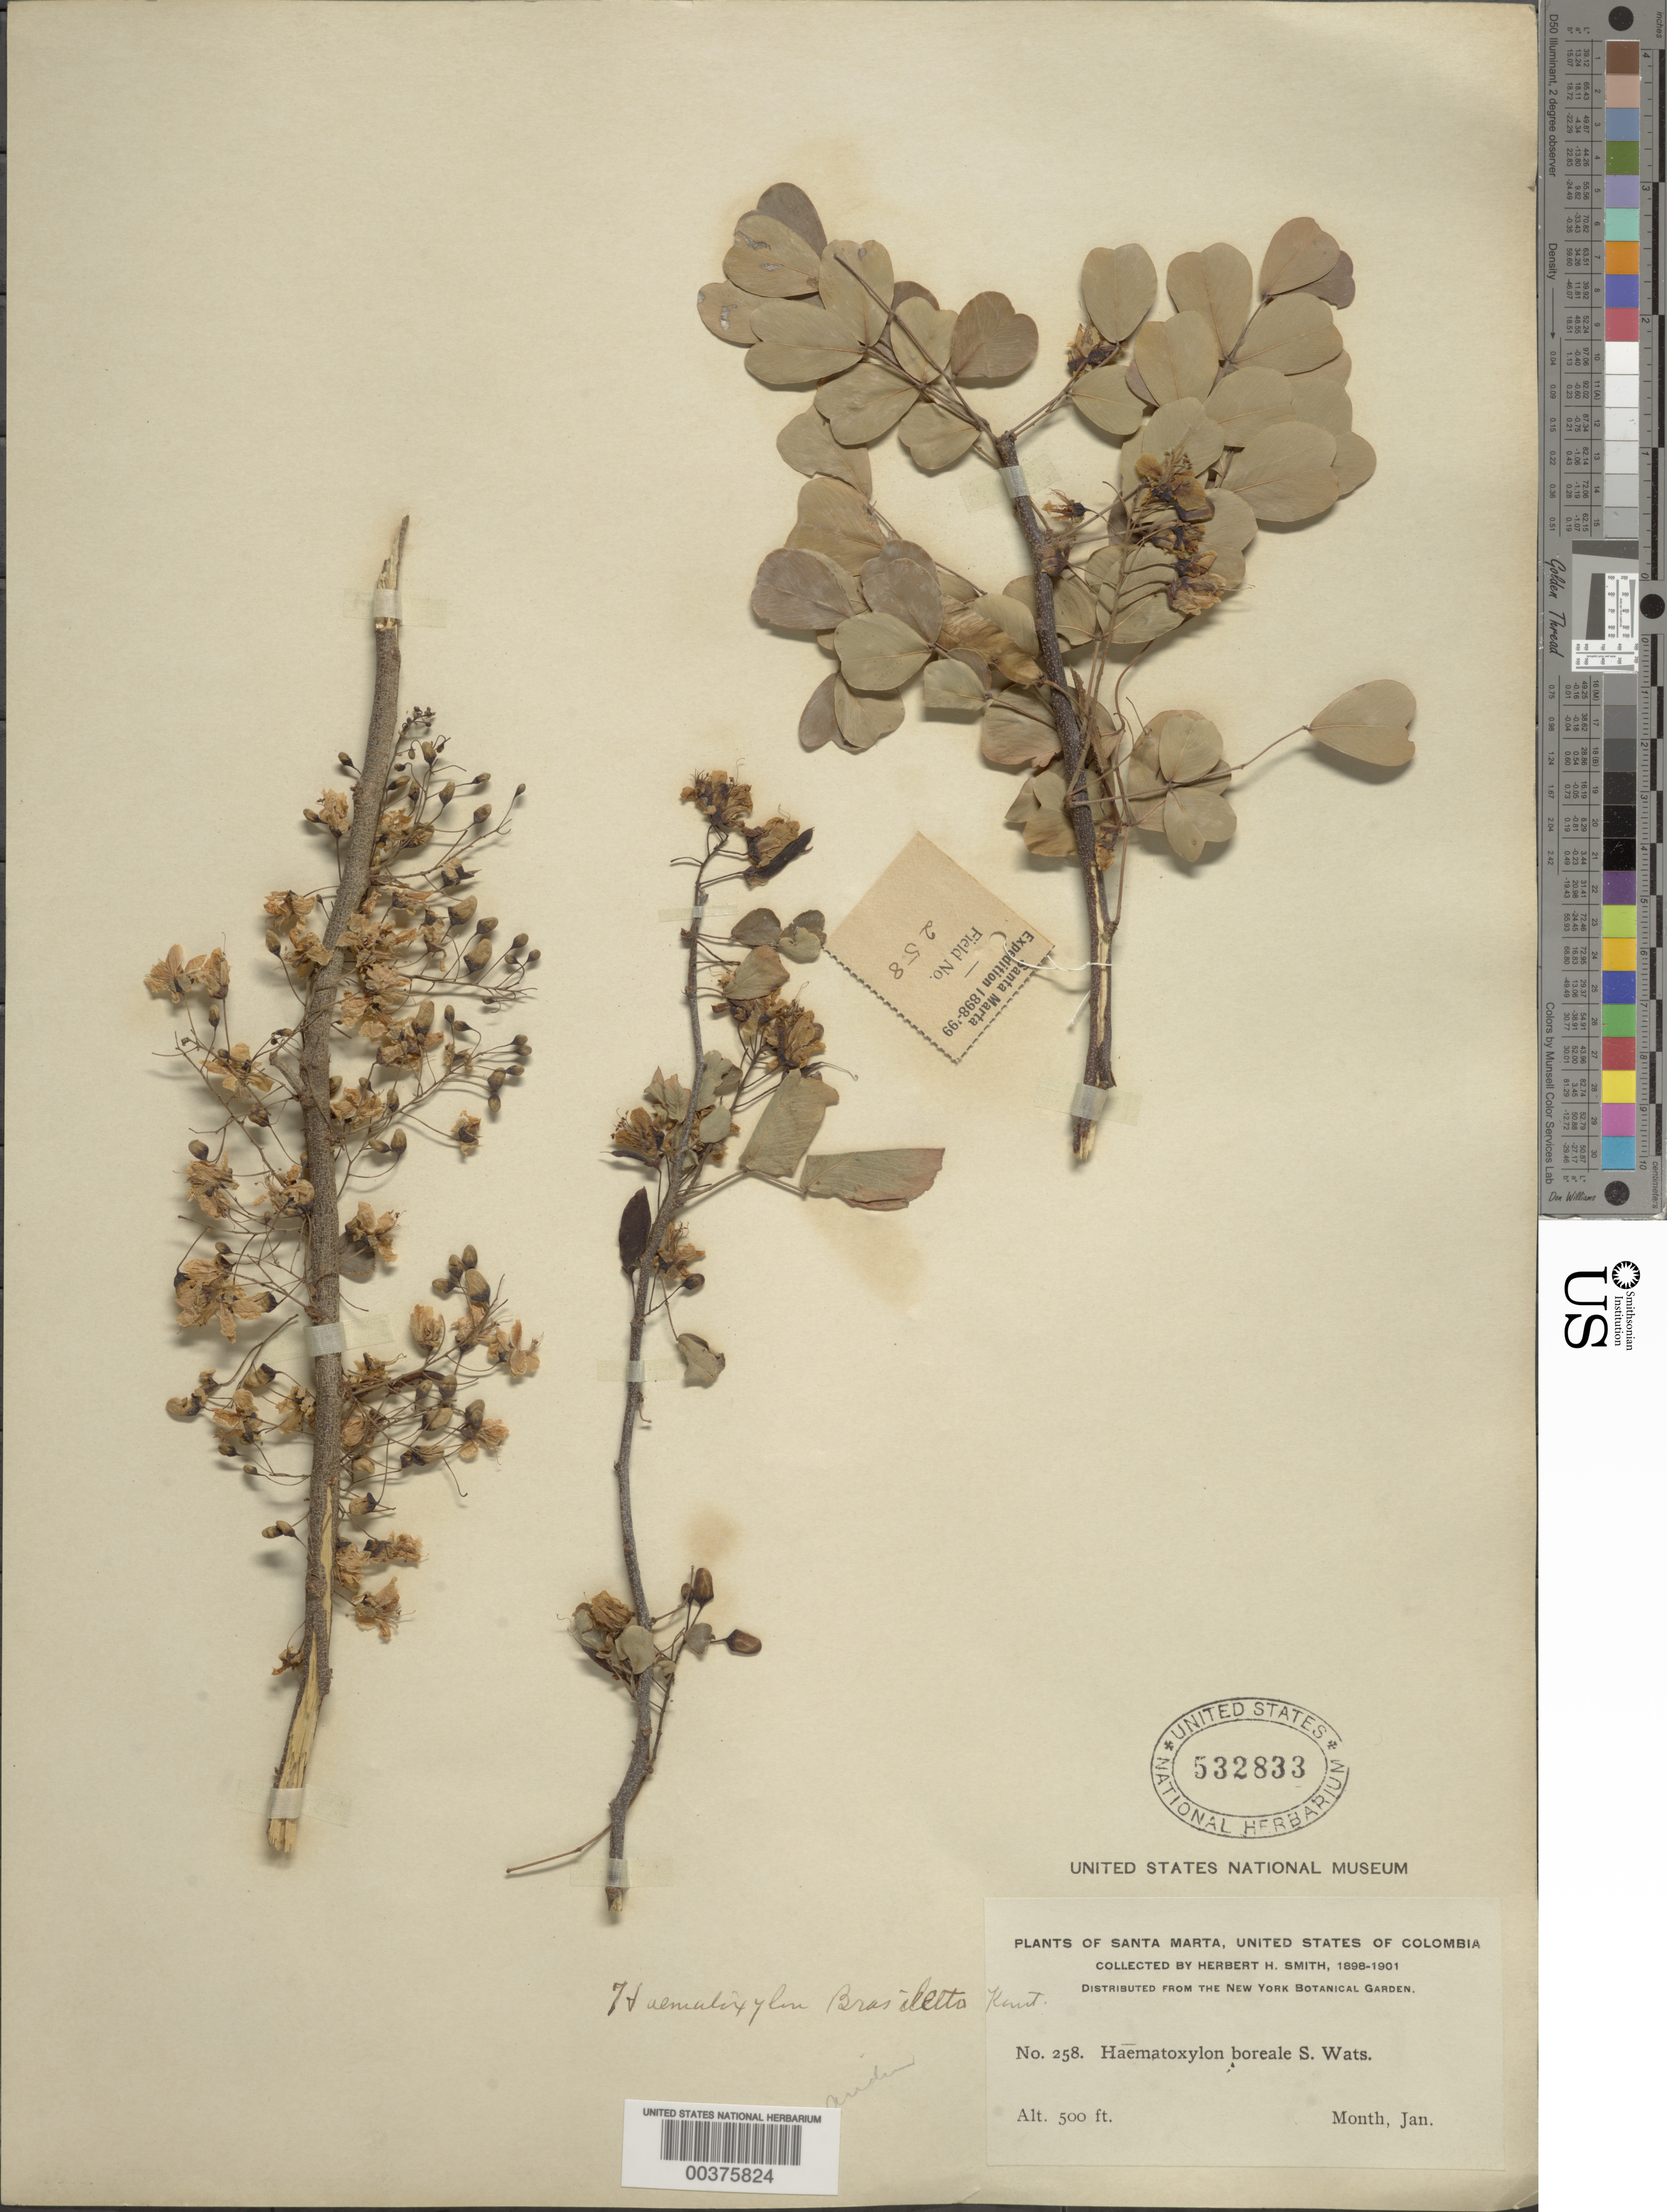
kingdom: Plantae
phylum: Tracheophyta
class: Magnoliopsida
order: Fabales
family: Fabaceae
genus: Haematoxylum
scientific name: Haematoxylum brasiletto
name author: H. Karst.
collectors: Herbert H. Smith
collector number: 258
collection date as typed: Jan 1898 to -- Jan 1901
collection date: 1898-01/1901-01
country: Colombia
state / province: Magdalena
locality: Santa Marta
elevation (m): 152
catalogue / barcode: US 532833